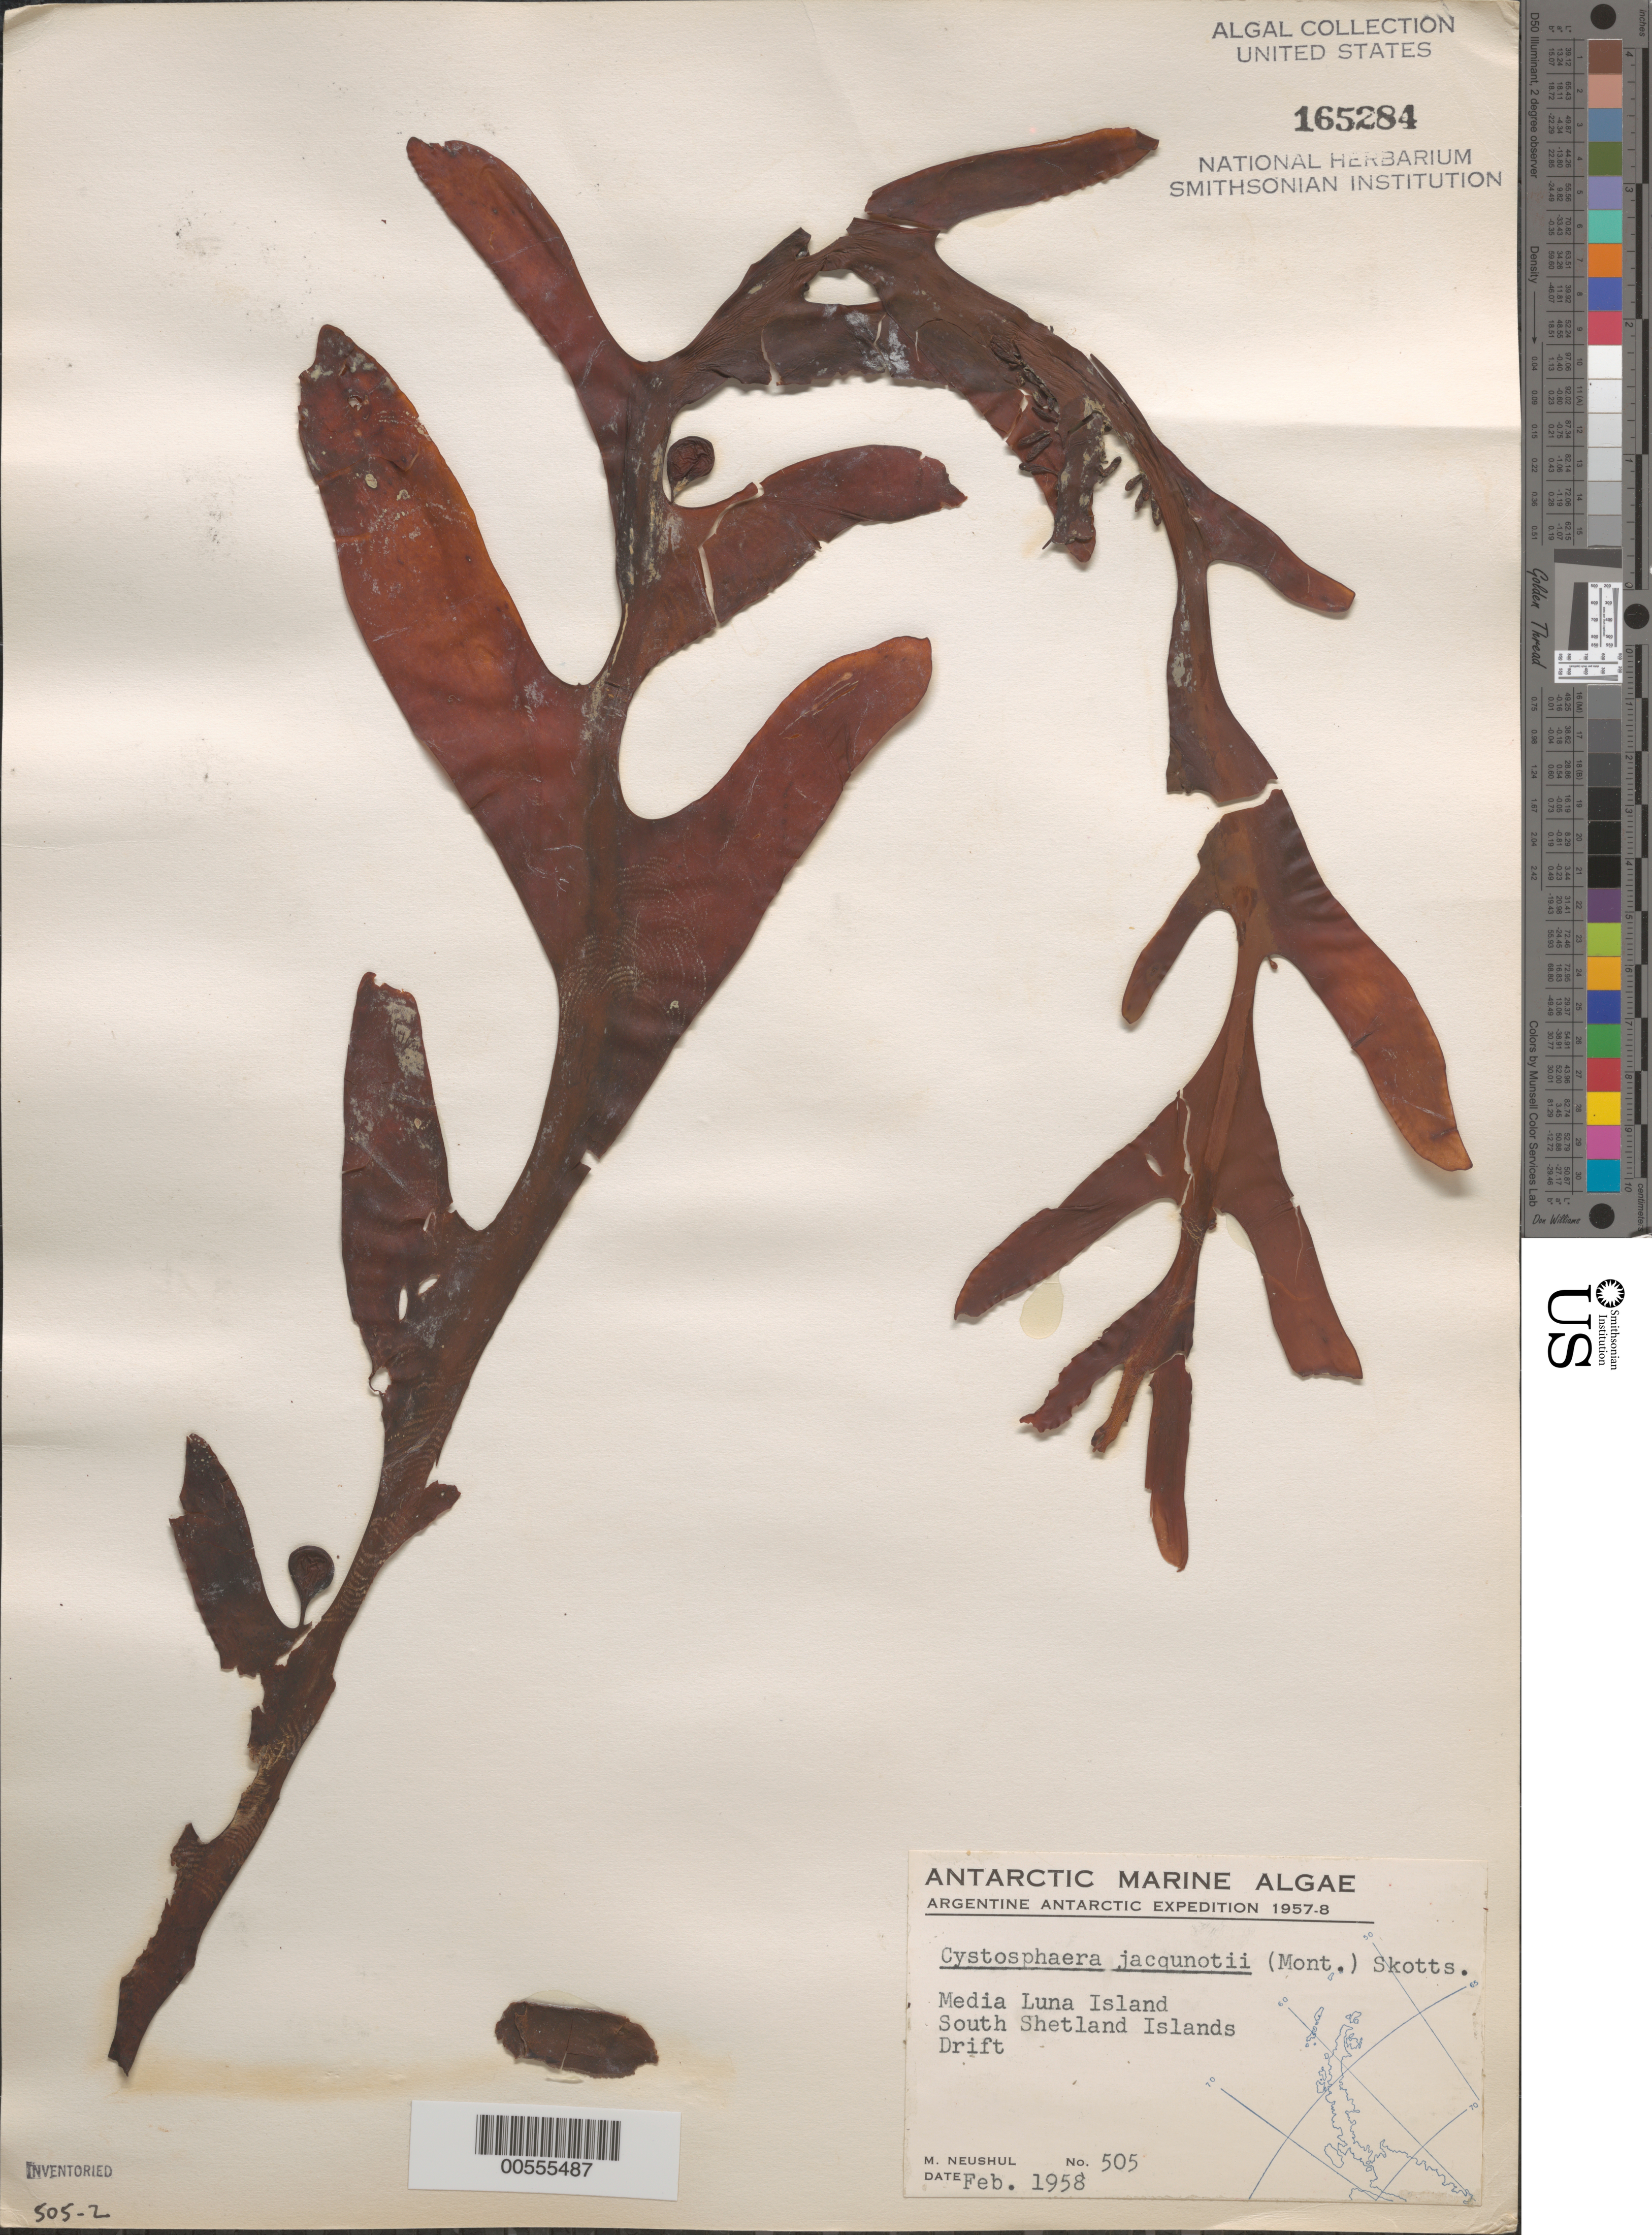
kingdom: Chromista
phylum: Ochrophyta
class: Phaeophyceae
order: Fucales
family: Seirococcaceae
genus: Cystosphaera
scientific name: Cystosphaera jacquinotii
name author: (Montagne) Skottsberg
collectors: M. Neushul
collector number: Neushul 505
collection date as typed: Feb 1958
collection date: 1958-02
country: Antarctica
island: Half Moon Island (Media Luna Island)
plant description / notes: Argentine Antarctic Expedition, 1957-1958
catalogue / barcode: US 165284